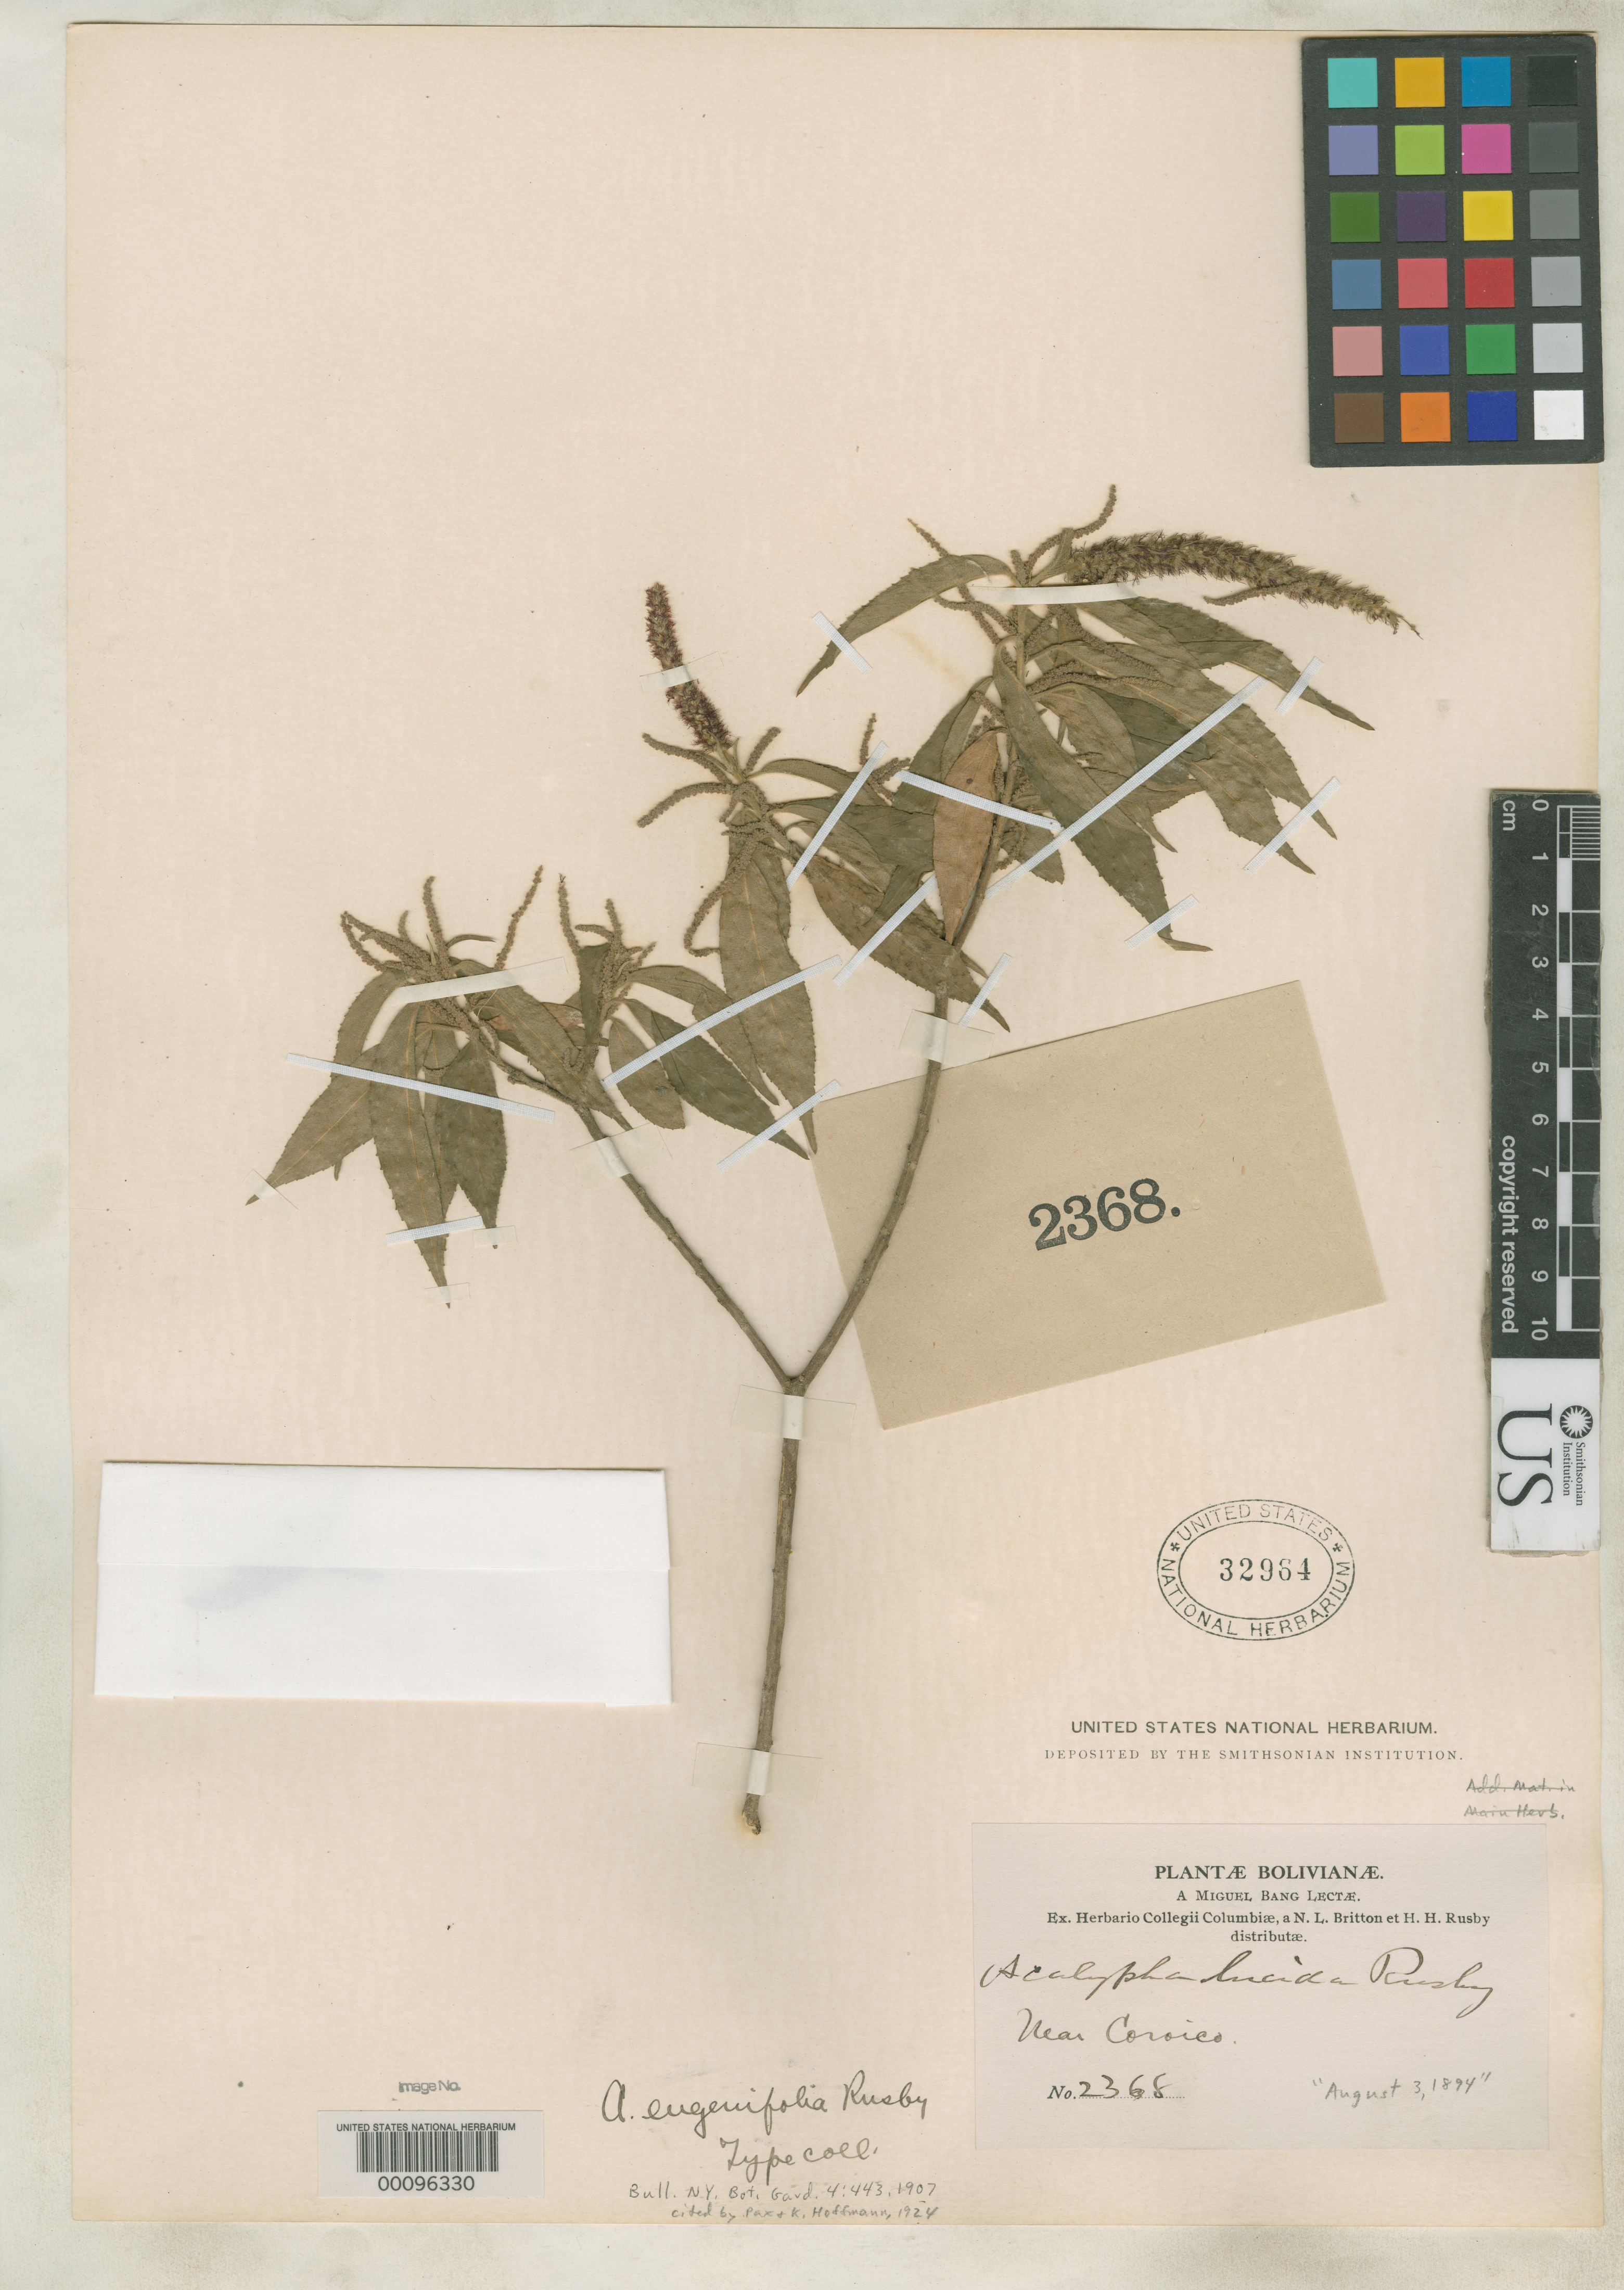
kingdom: Plantae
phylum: Tracheophyta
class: Magnoliopsida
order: Malpighiales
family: Euphorbiaceae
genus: Acalypha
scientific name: Acalypha eugenifolia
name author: Rusby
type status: Isotype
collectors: M. Bang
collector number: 2368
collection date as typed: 03 Aug 1894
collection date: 1894-08-03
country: Bolivia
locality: Coroico.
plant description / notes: Original specimen label has been altered; "August 3, 1894" added [S.F. Smith script], apparently as cited in protologue.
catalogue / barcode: US 32964